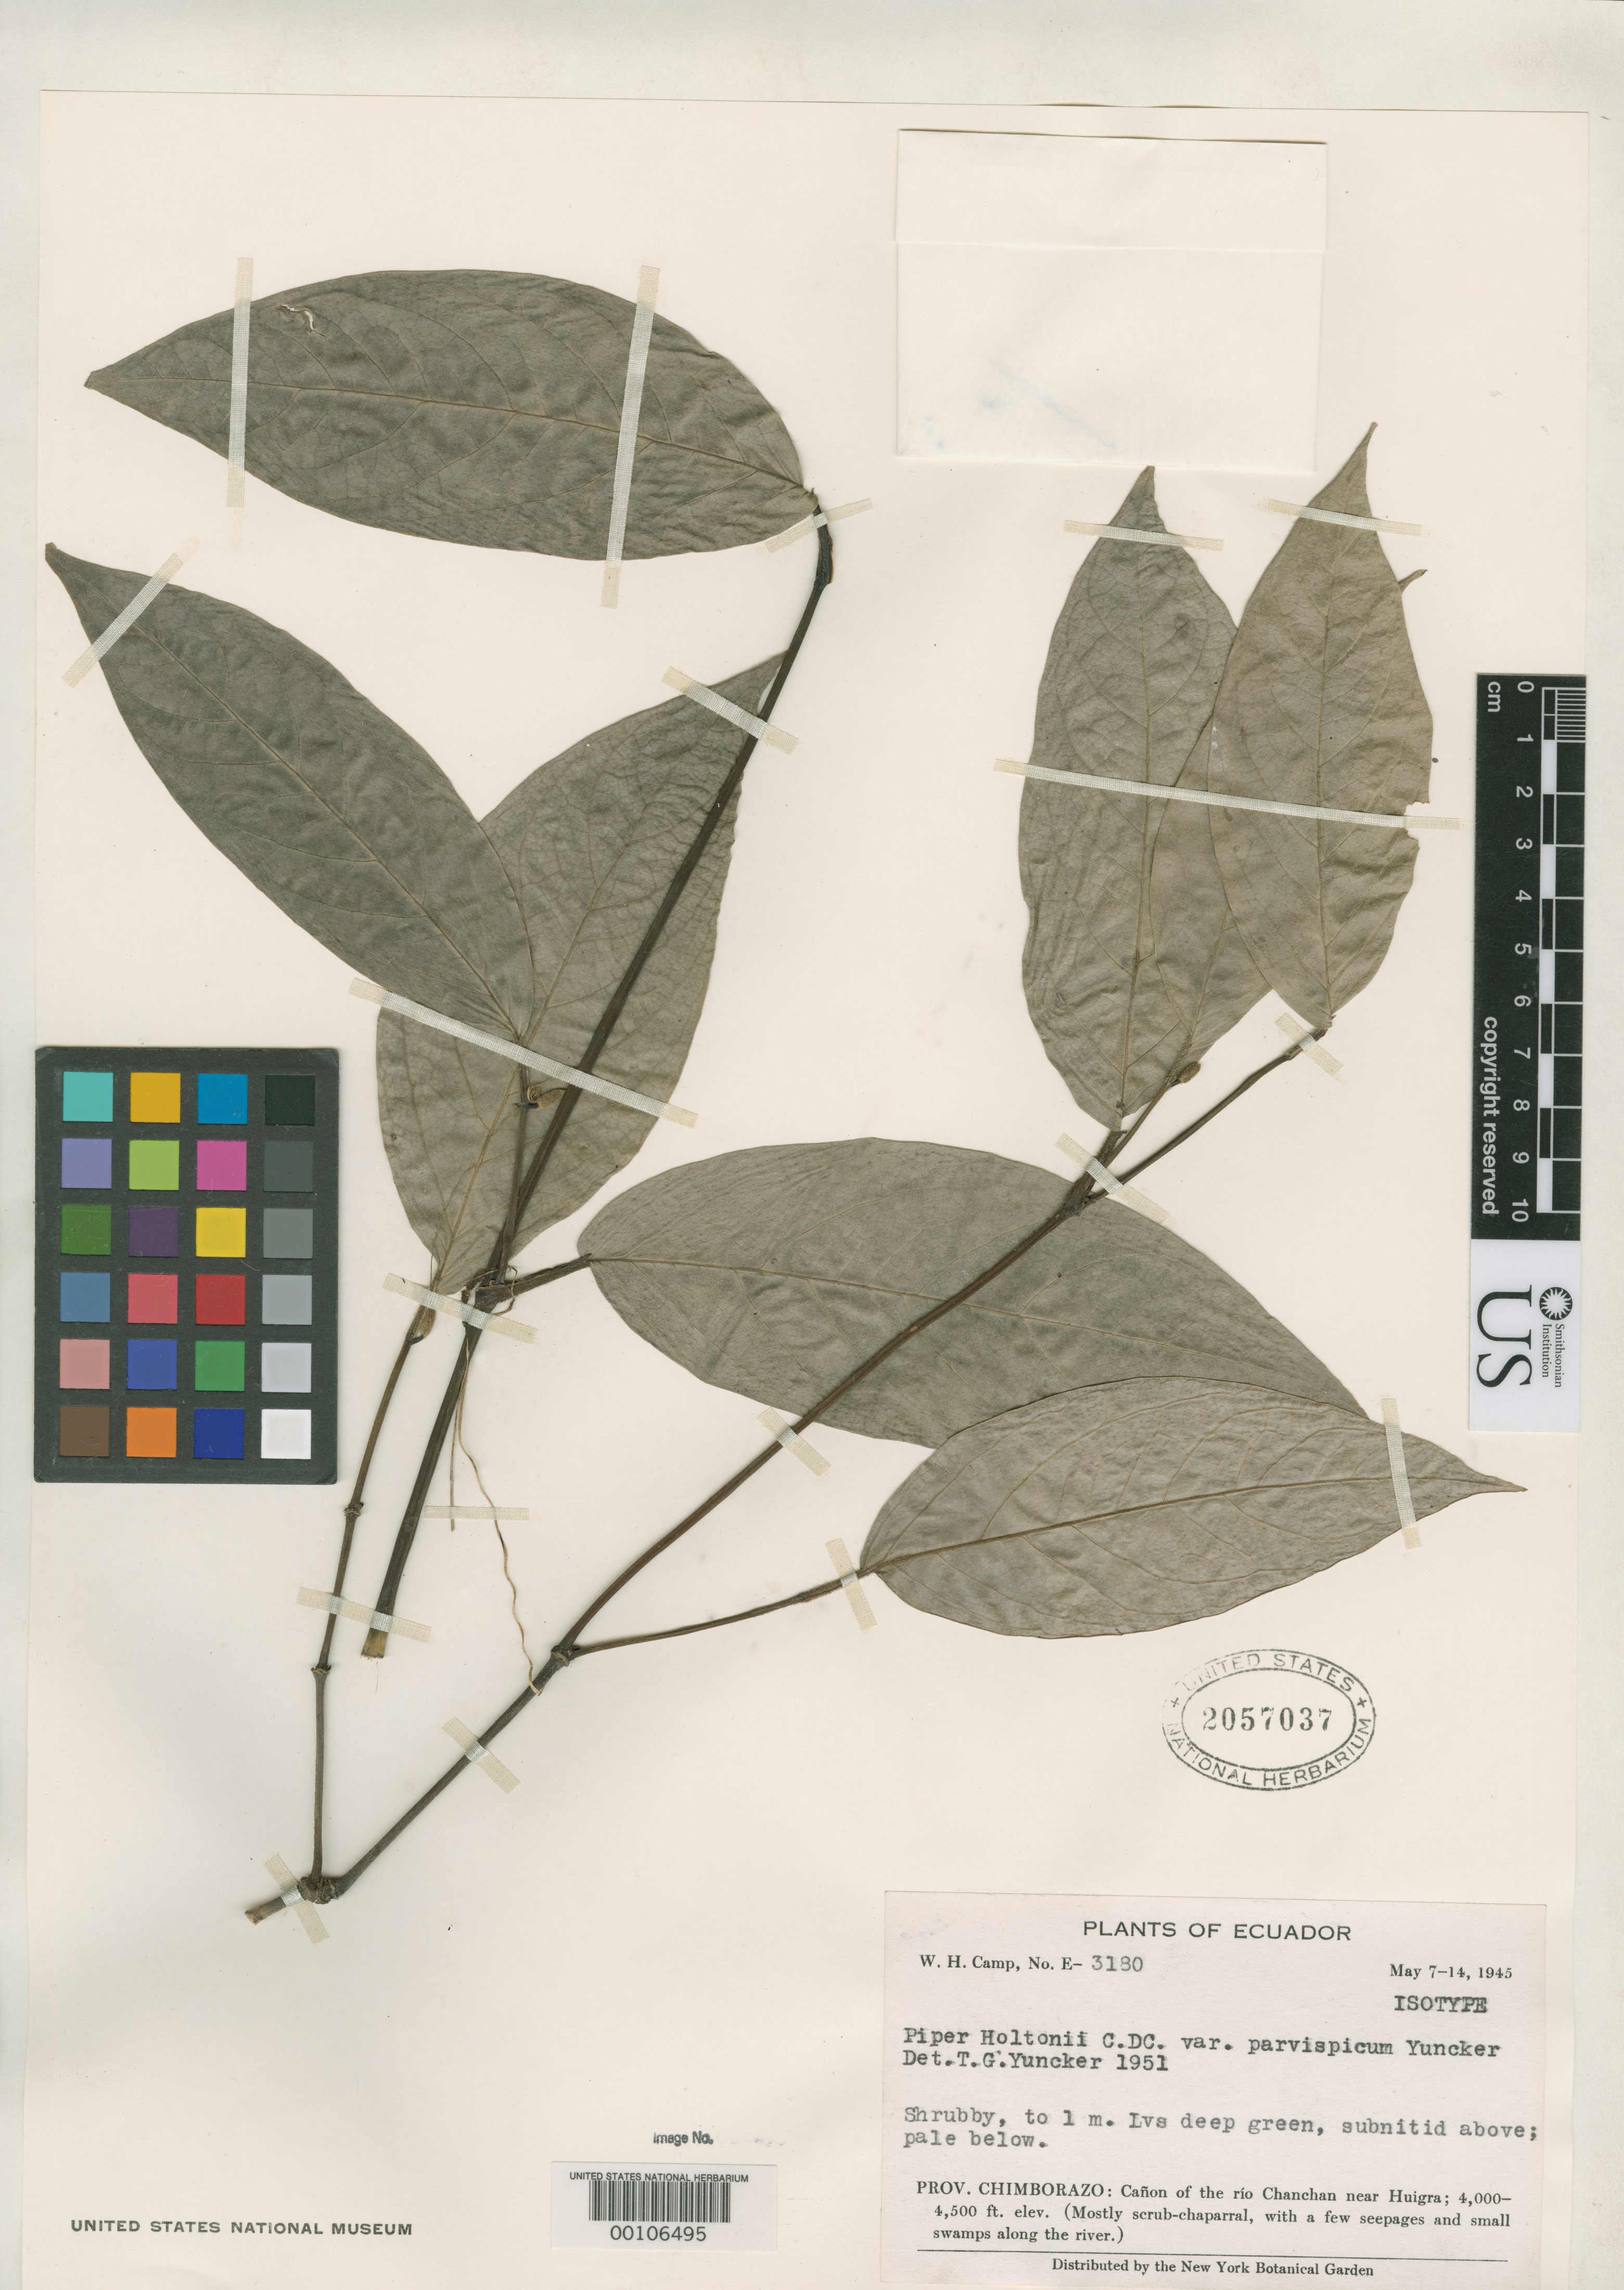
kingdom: Plantae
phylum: Tracheophyta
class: Magnoliopsida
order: Piperales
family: Piperaceae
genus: Piper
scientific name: Piper holtonii var. parvispicum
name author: Yunck.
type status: Isotype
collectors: W. H. Camp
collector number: E3180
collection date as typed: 07 May 1945 to 14 May 1945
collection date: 1945-05-07/1945-05-14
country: Ecuador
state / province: Chimborazo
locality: Canyon of Rio Chanchan near Huigra.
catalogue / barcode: US 2057037